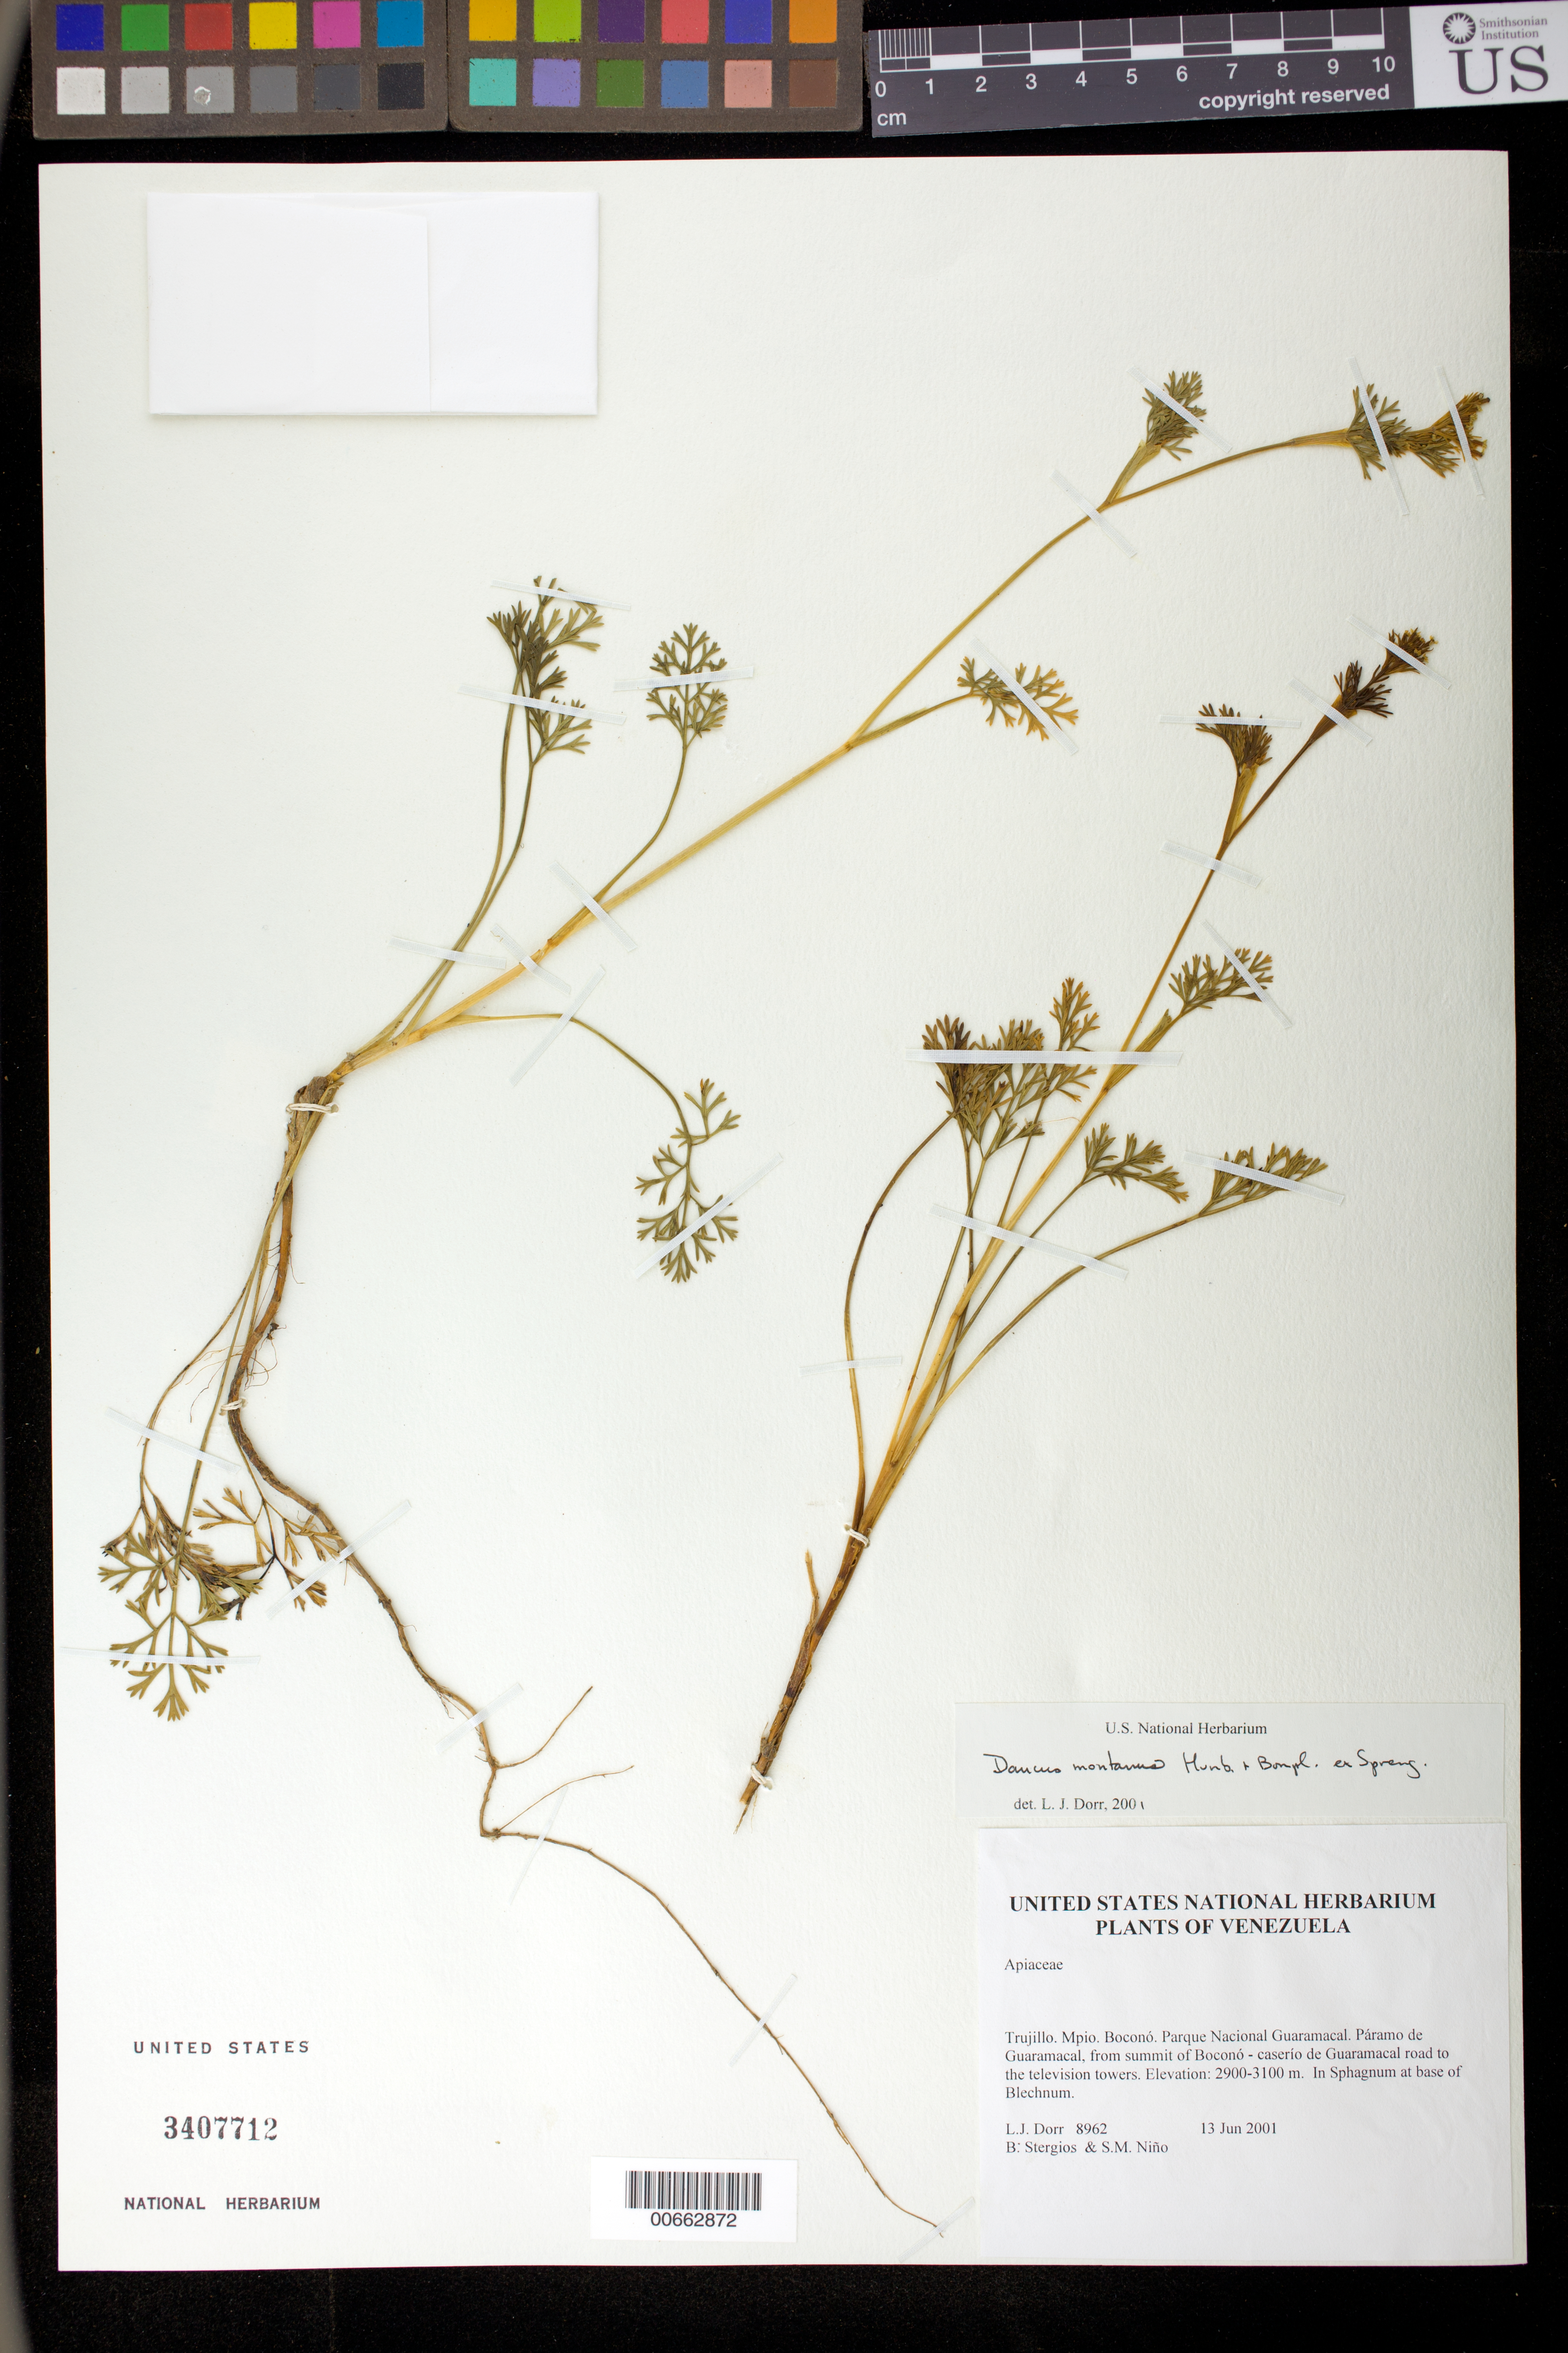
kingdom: Plantae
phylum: Tracheophyta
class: Magnoliopsida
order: Apiales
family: Apiaceae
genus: Daucus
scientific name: Daucus montanus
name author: Humb. & Bonpl. ex Spreng.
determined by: Dorr, L. J., (BOT), Smithsonian Institution - National Museum of Natural History (UNITED STATES)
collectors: L. J. Dorr, B. G. Stergios & S. M. Niño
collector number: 8962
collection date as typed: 13 Jun 2001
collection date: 2001-06-13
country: Venezuela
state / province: Trujillo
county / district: Boconó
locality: Parque Nacional Guaramacal. Páramo de Guaramacal, from summit of Boconó-caserío de Guaramacal road to the television towers.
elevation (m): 2900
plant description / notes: PORT, US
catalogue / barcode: US 3407712